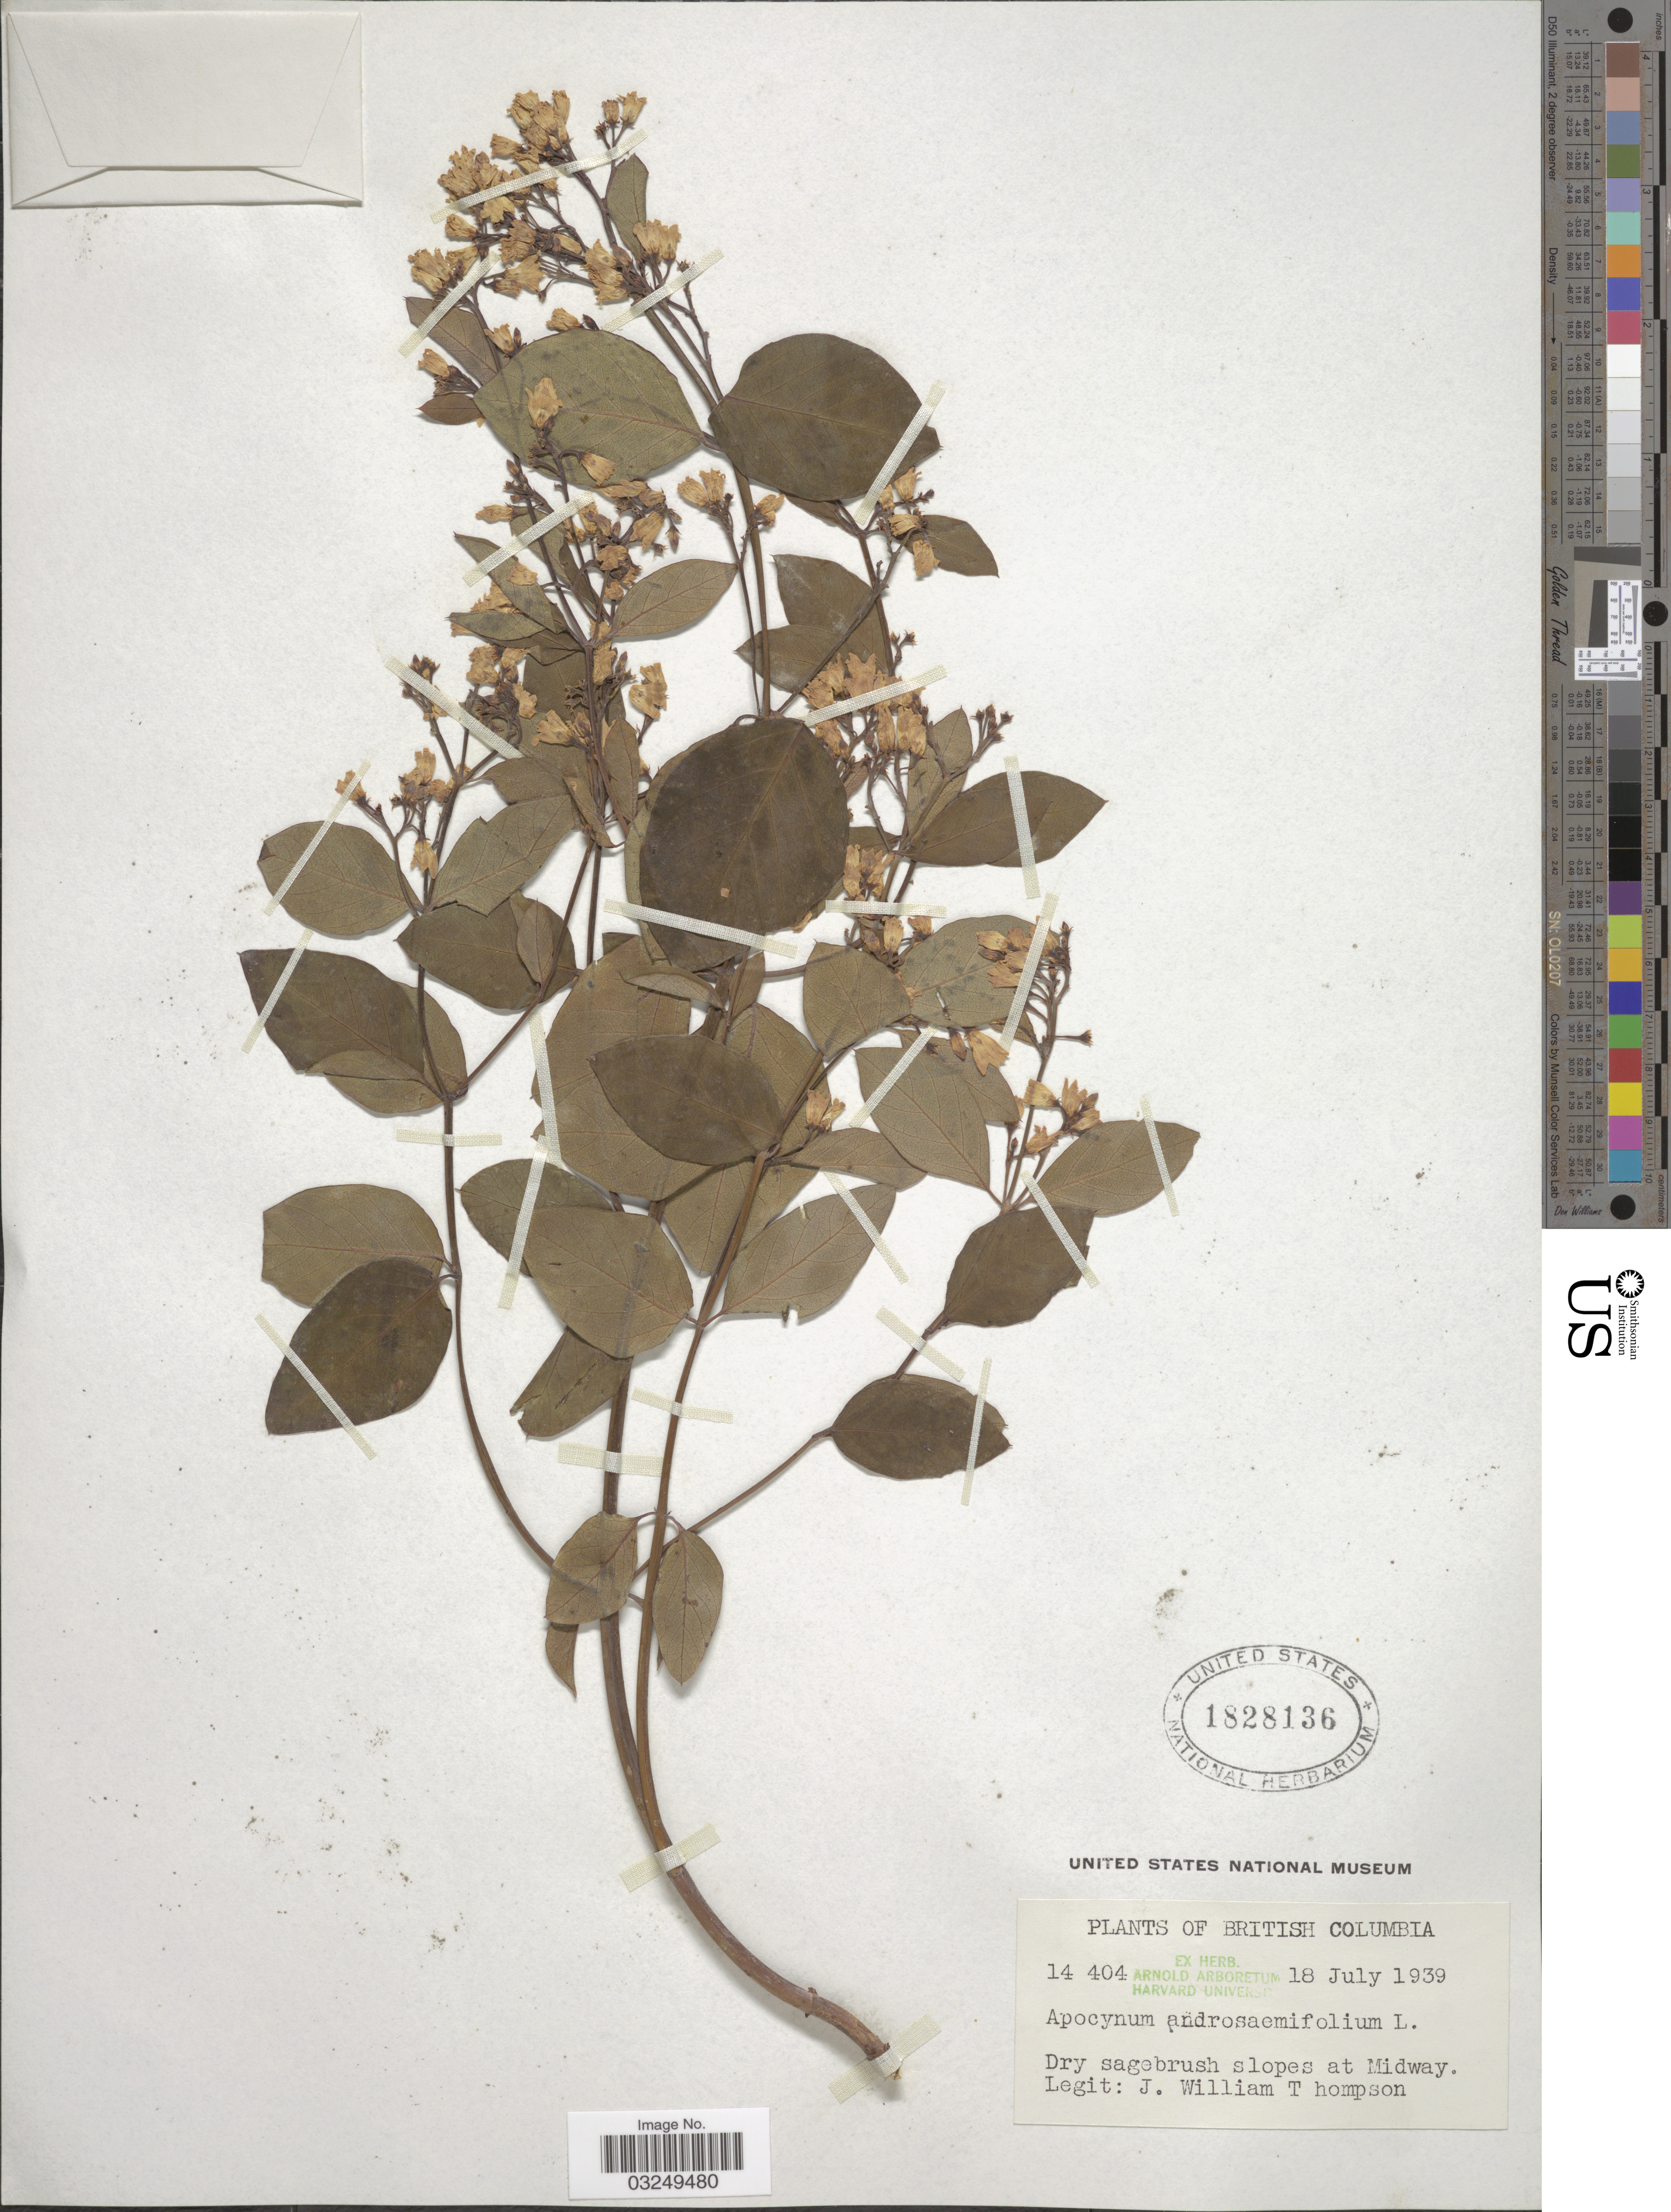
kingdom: Plantae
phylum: Tracheophyta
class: Magnoliopsida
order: Gentianales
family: Apocynaceae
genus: Apocynum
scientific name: Apocynum androsaemifolium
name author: L.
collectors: J. W. Thompson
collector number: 14404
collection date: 1939-07-18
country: Canada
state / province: British Columbia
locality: At Midway.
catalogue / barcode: US 1828136